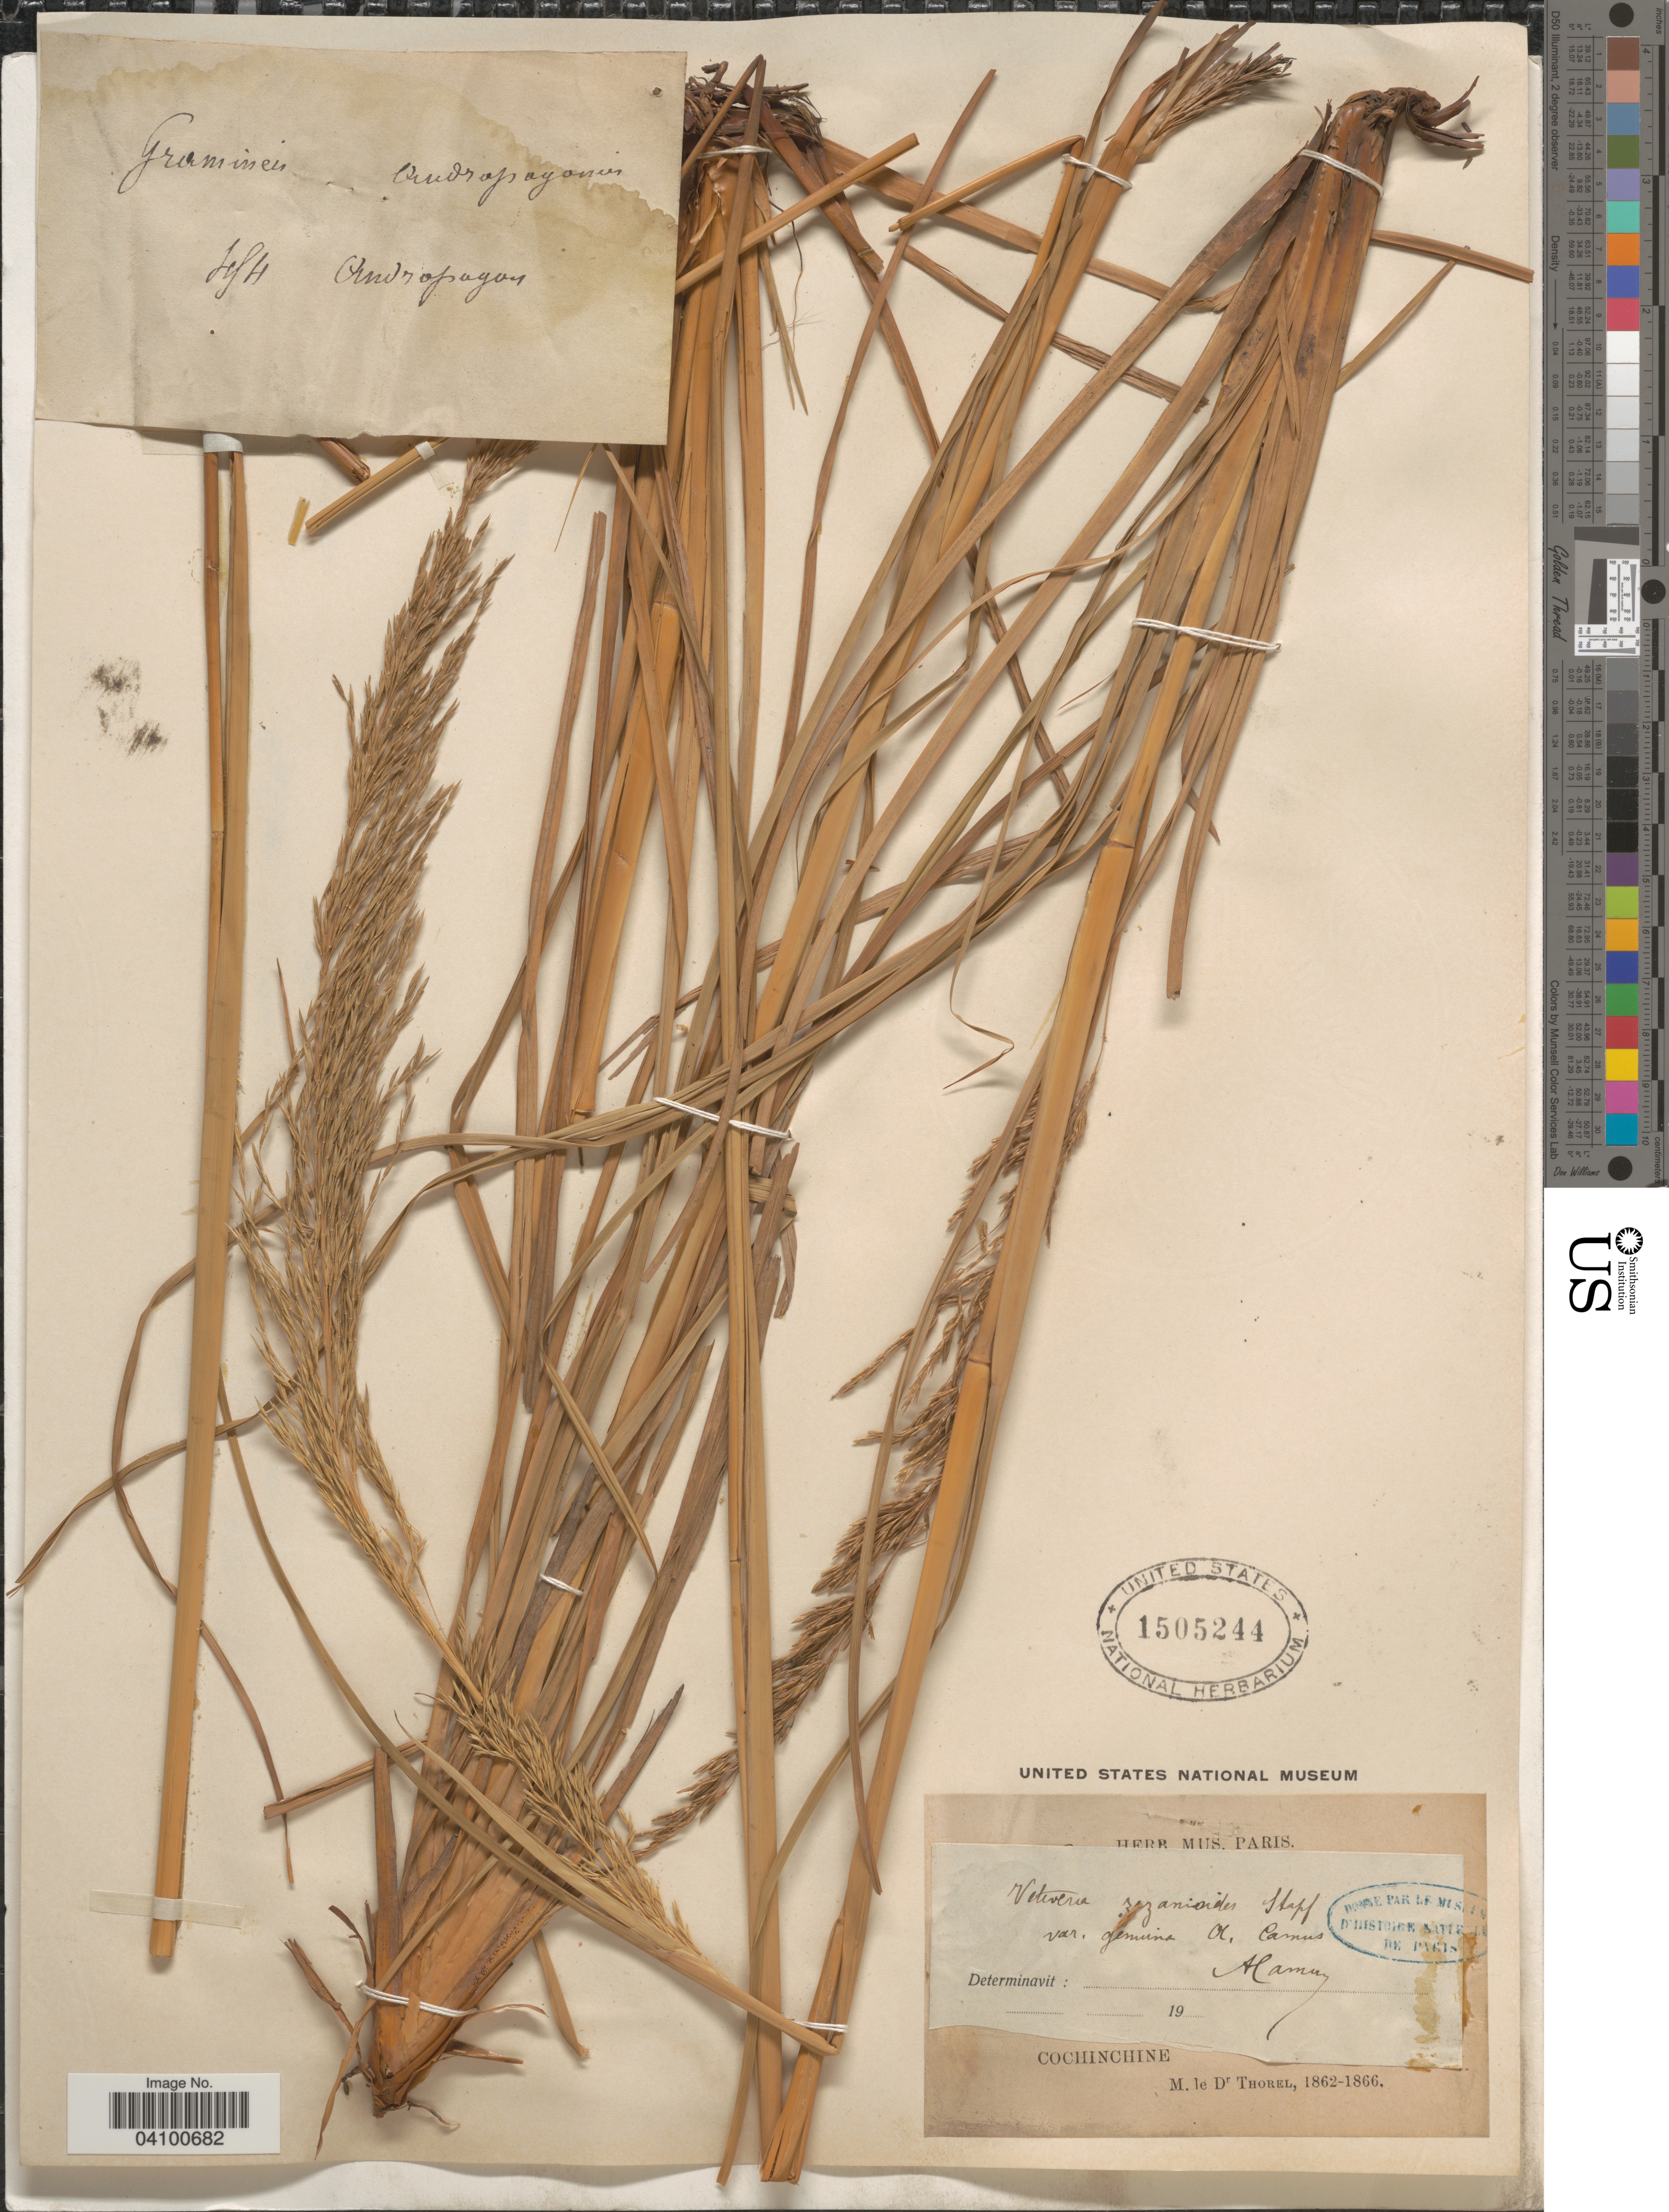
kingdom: Plantae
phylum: Tracheophyta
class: Liliopsida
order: Poales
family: Poaceae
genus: Chrysopogon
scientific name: Chrysopogon zizanioides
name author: (L.) Roberty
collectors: C. Thorel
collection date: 1862/1866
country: Vietnam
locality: Cochinchine.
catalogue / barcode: US 1505244